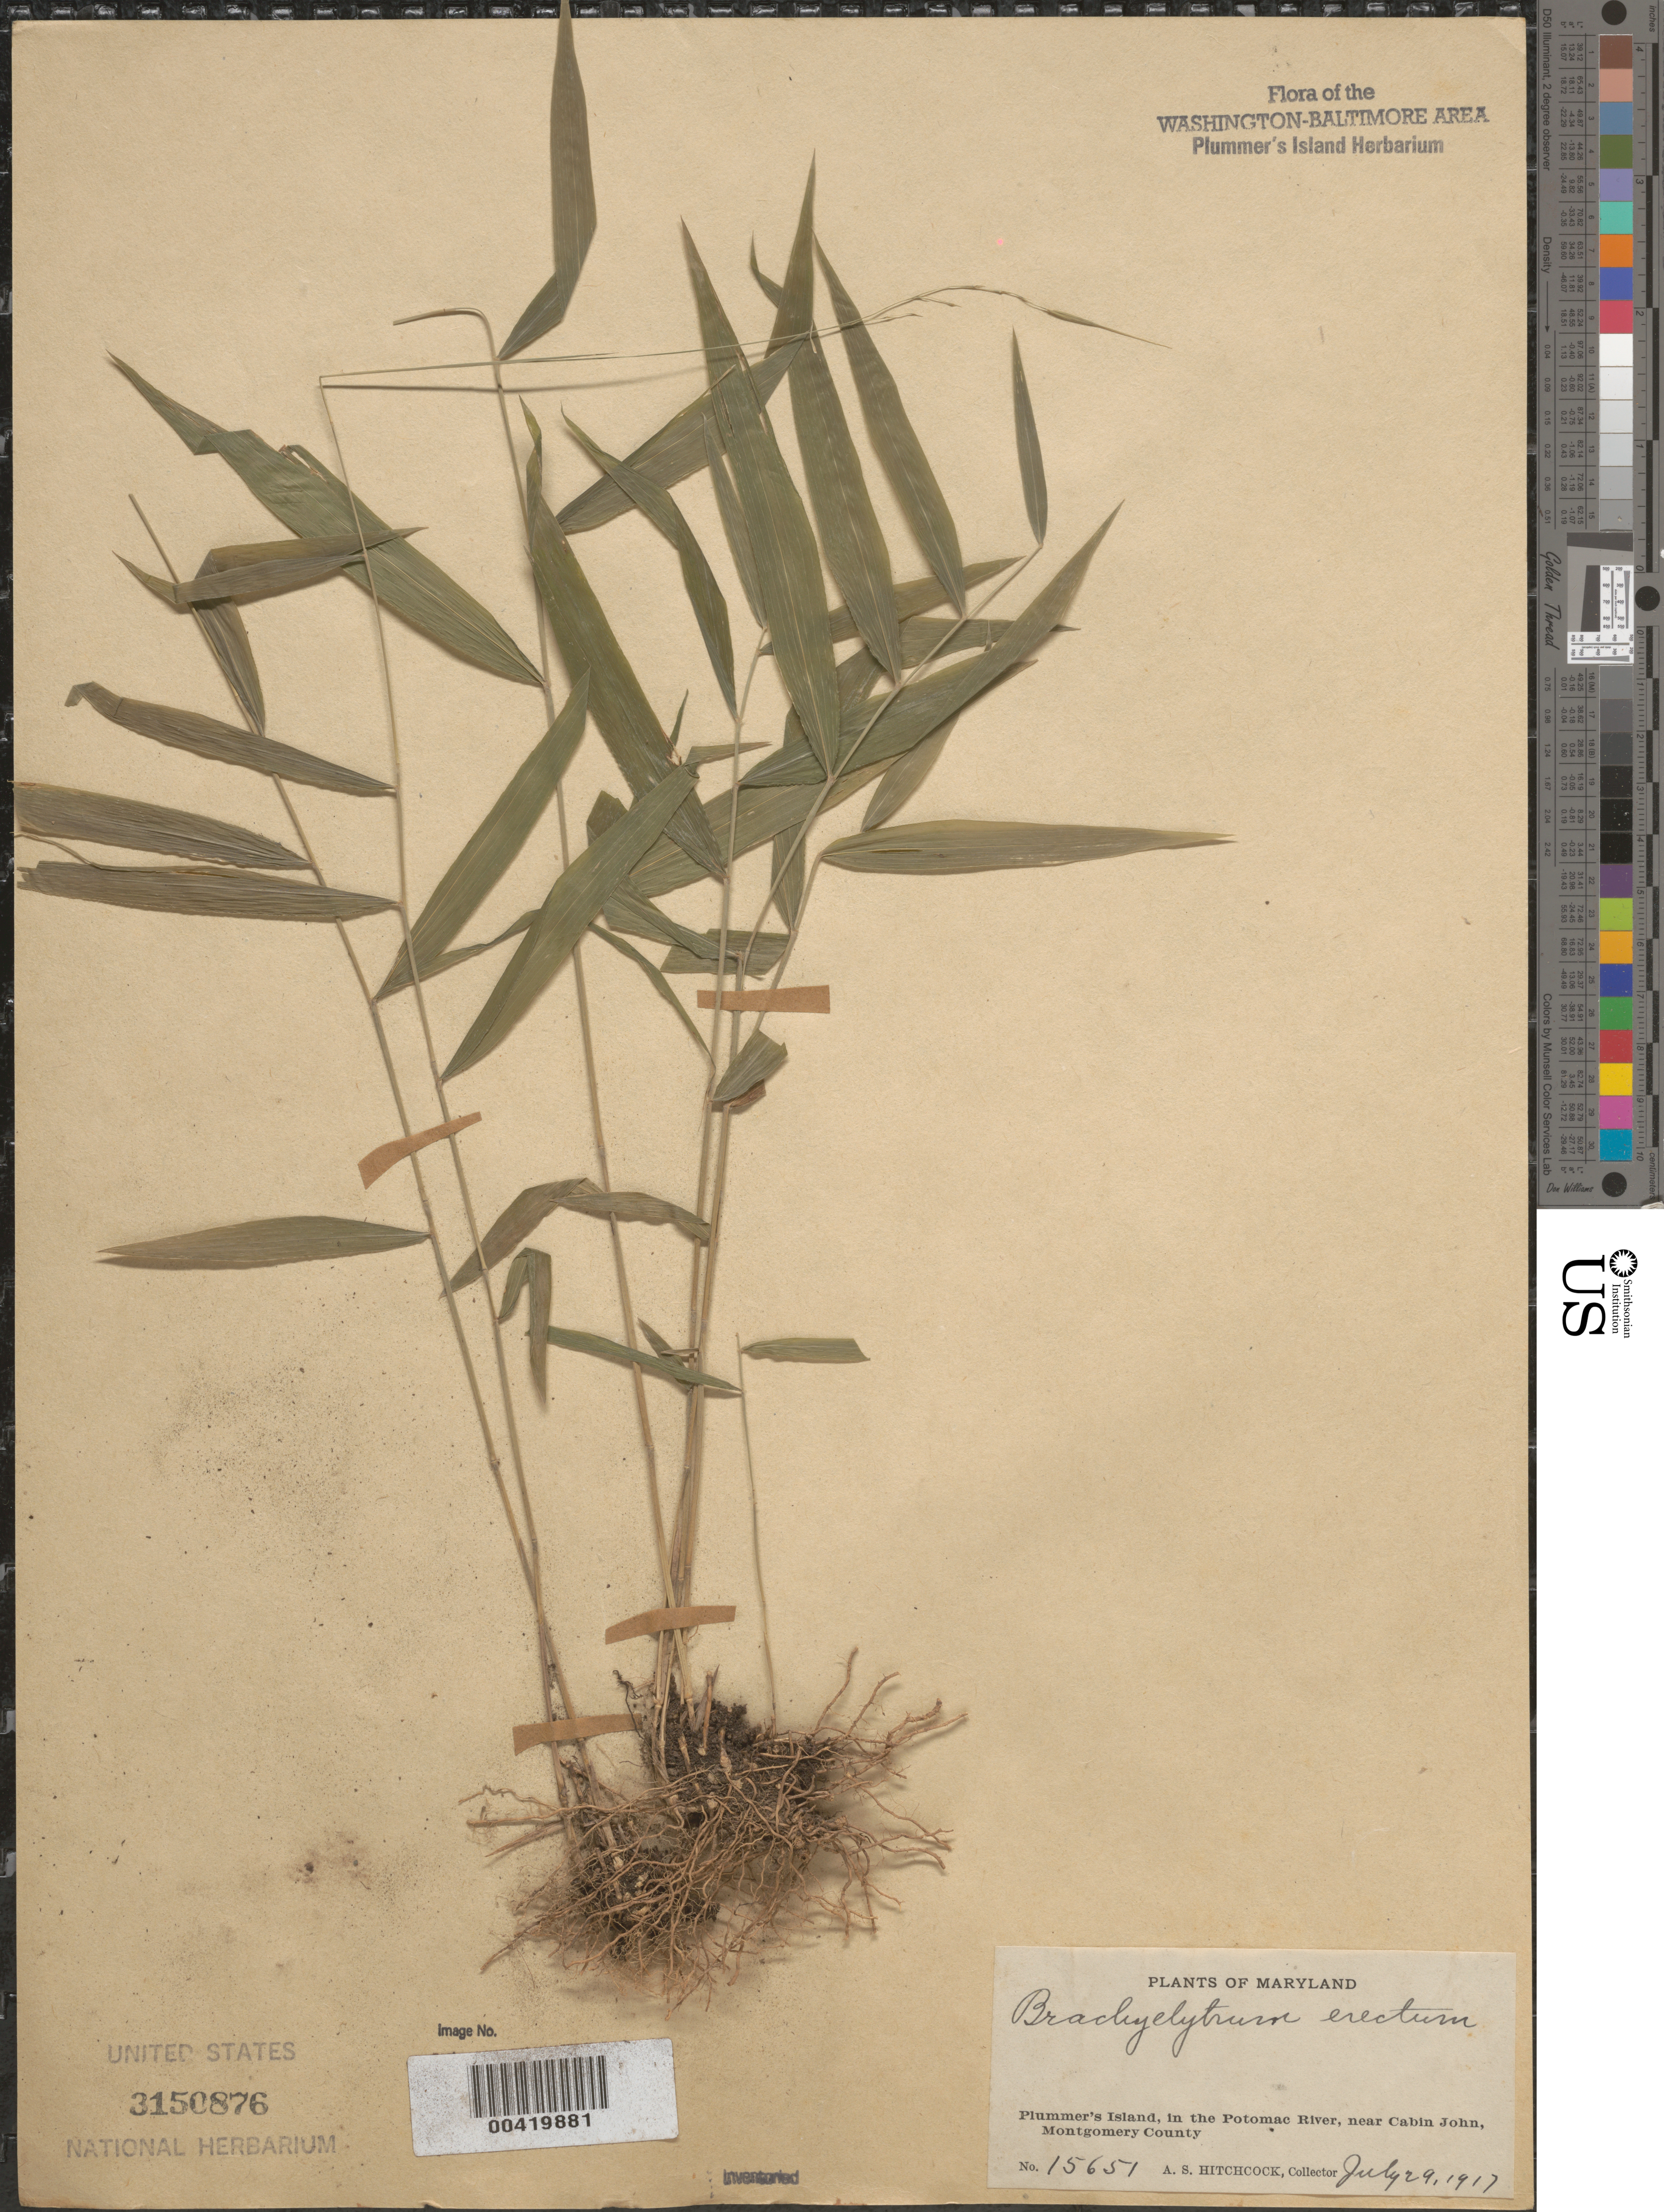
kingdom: Plantae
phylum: Tracheophyta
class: Liliopsida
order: Poales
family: Poaceae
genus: Brachyelytrum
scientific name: Brachyelytrum erectum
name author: (Schreb.) P. Beauv.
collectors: A. S. Hitchcock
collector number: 15651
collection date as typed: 29 Jul 1917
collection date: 1917-07-29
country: United States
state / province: Maryland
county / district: Montgomery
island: Plummers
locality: Plummer's Island C. & O. Canal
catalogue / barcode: US 3150876